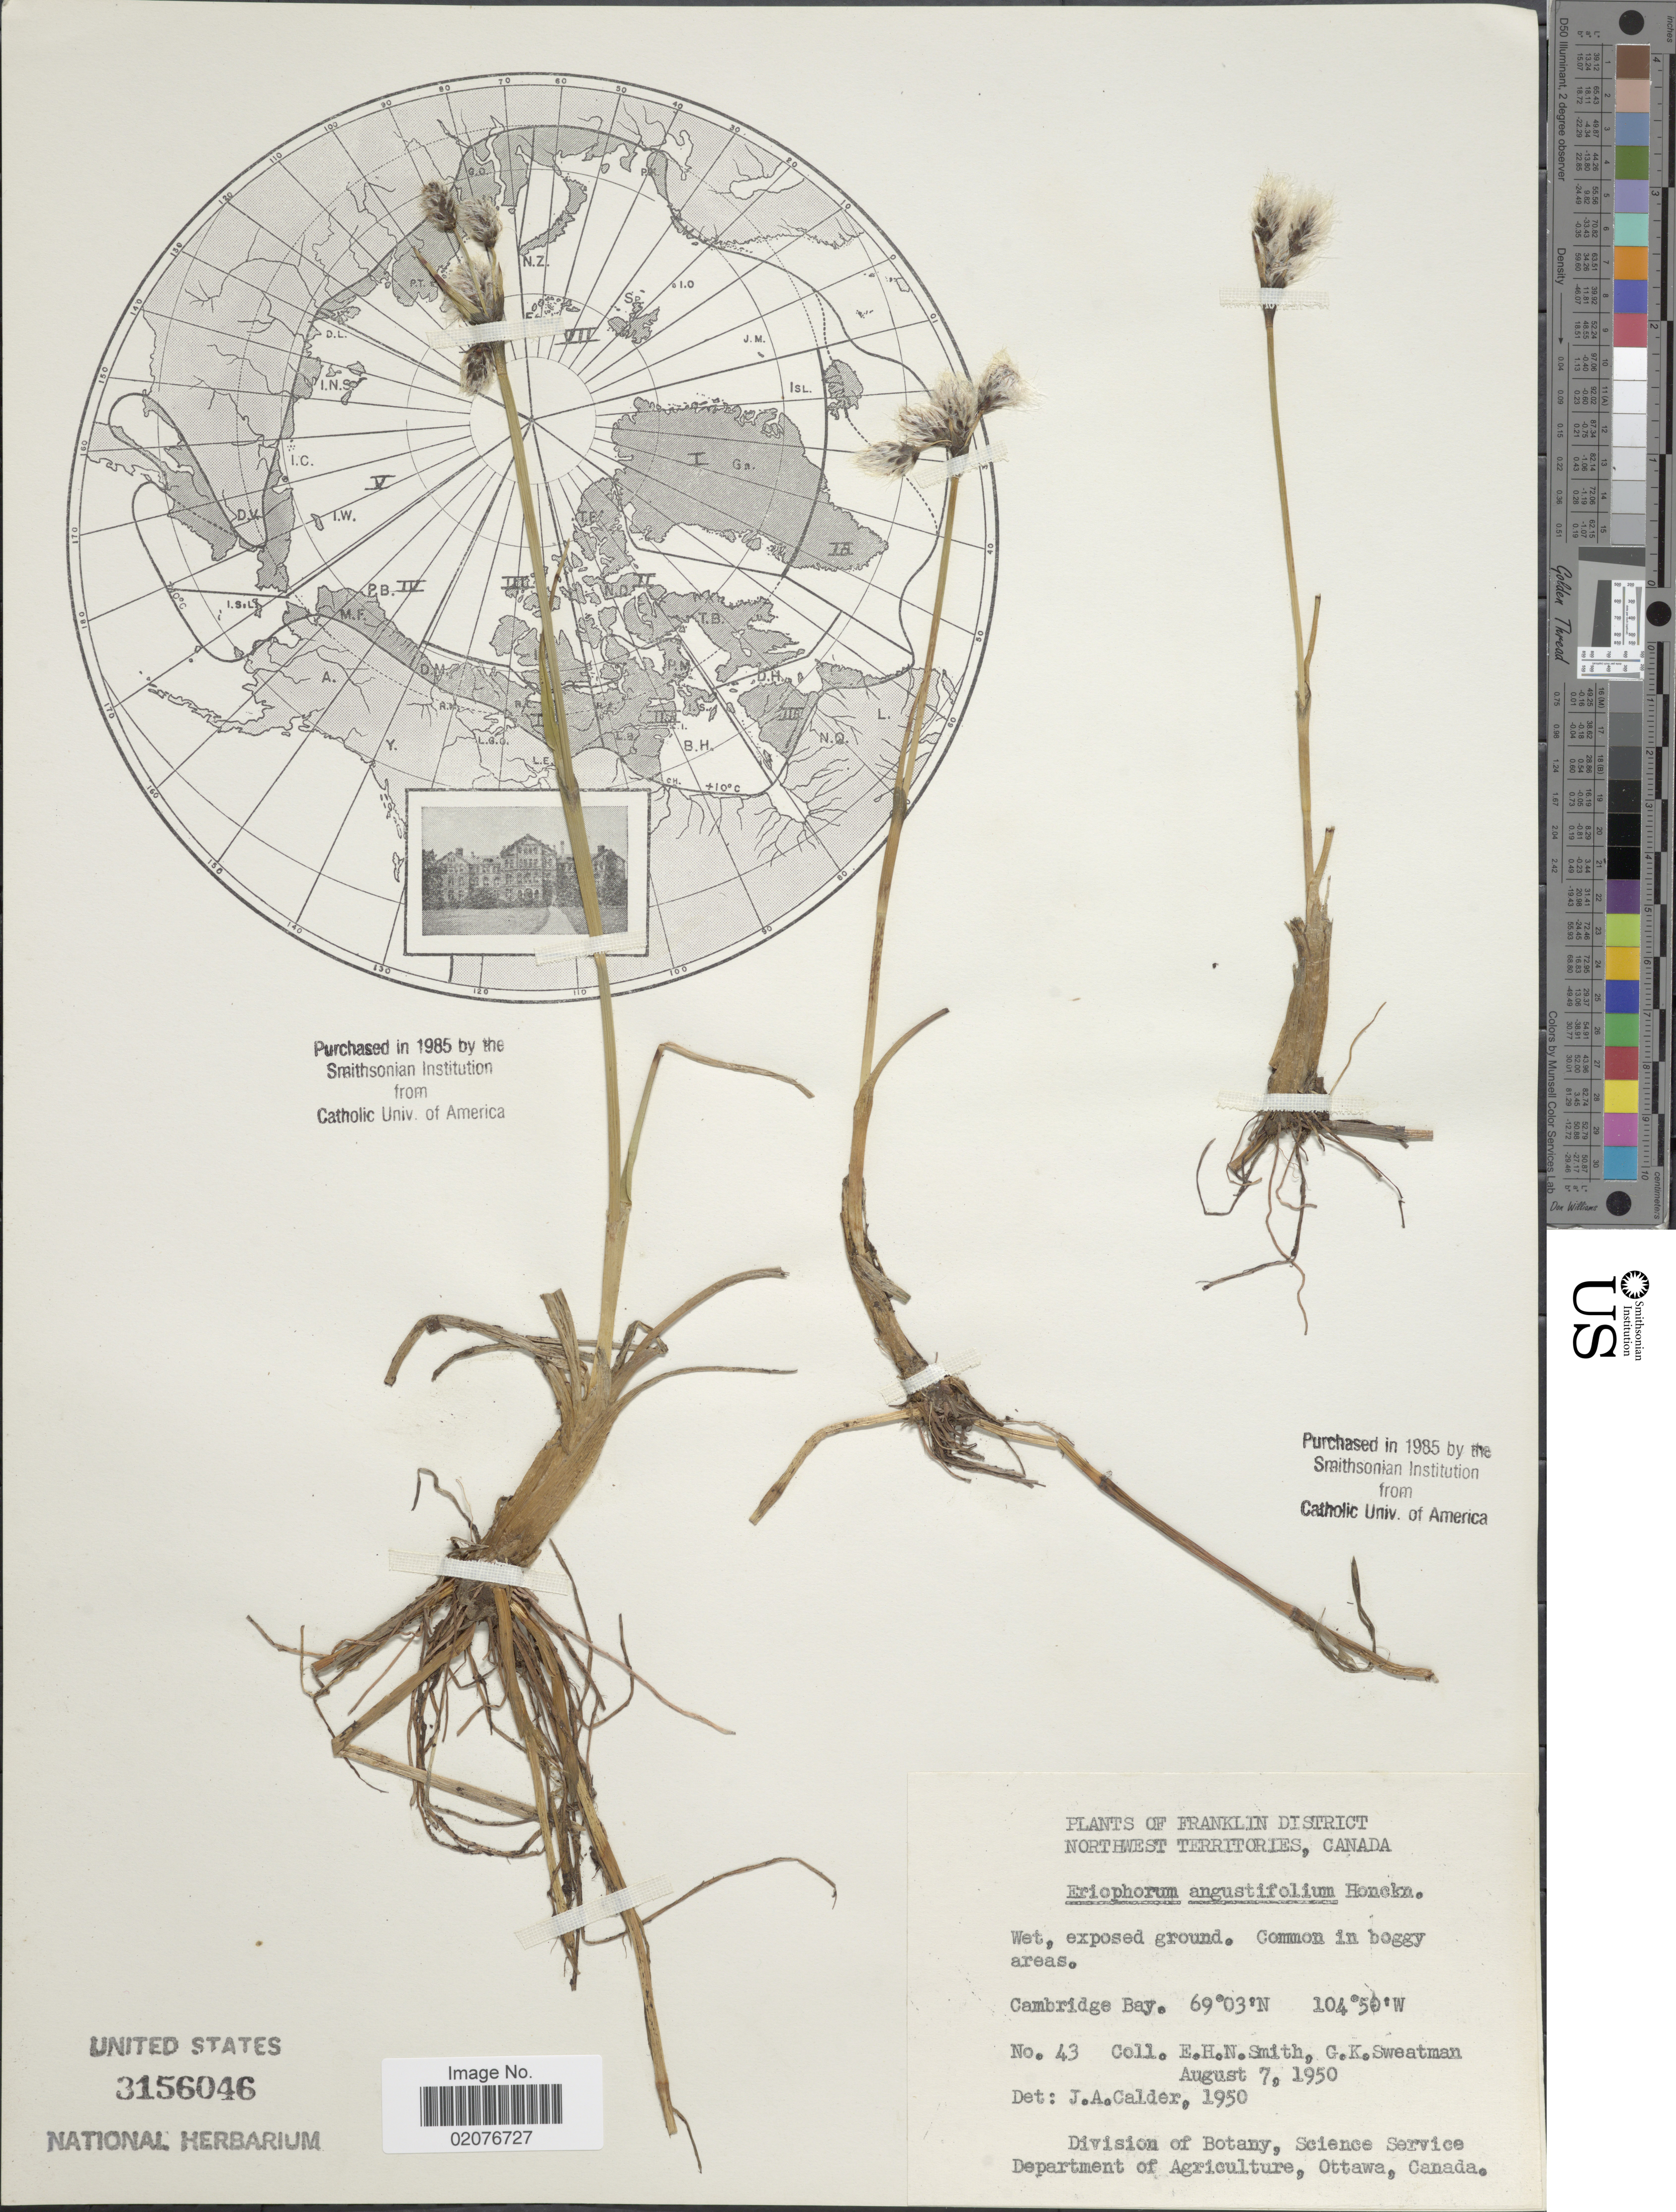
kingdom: Plantae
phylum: Tracheophyta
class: Liliopsida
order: Poales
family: Cyperaceae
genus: Eriophorum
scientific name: Eriophorum angustifolium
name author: Honck.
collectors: E. Smith & G. Sweatman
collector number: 43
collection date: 1950-08-07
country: Canada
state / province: Northwest Territories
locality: Franklin District, Wet, exposed ground. Common in boggy areas, Cambridge Bay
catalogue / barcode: US 3156046